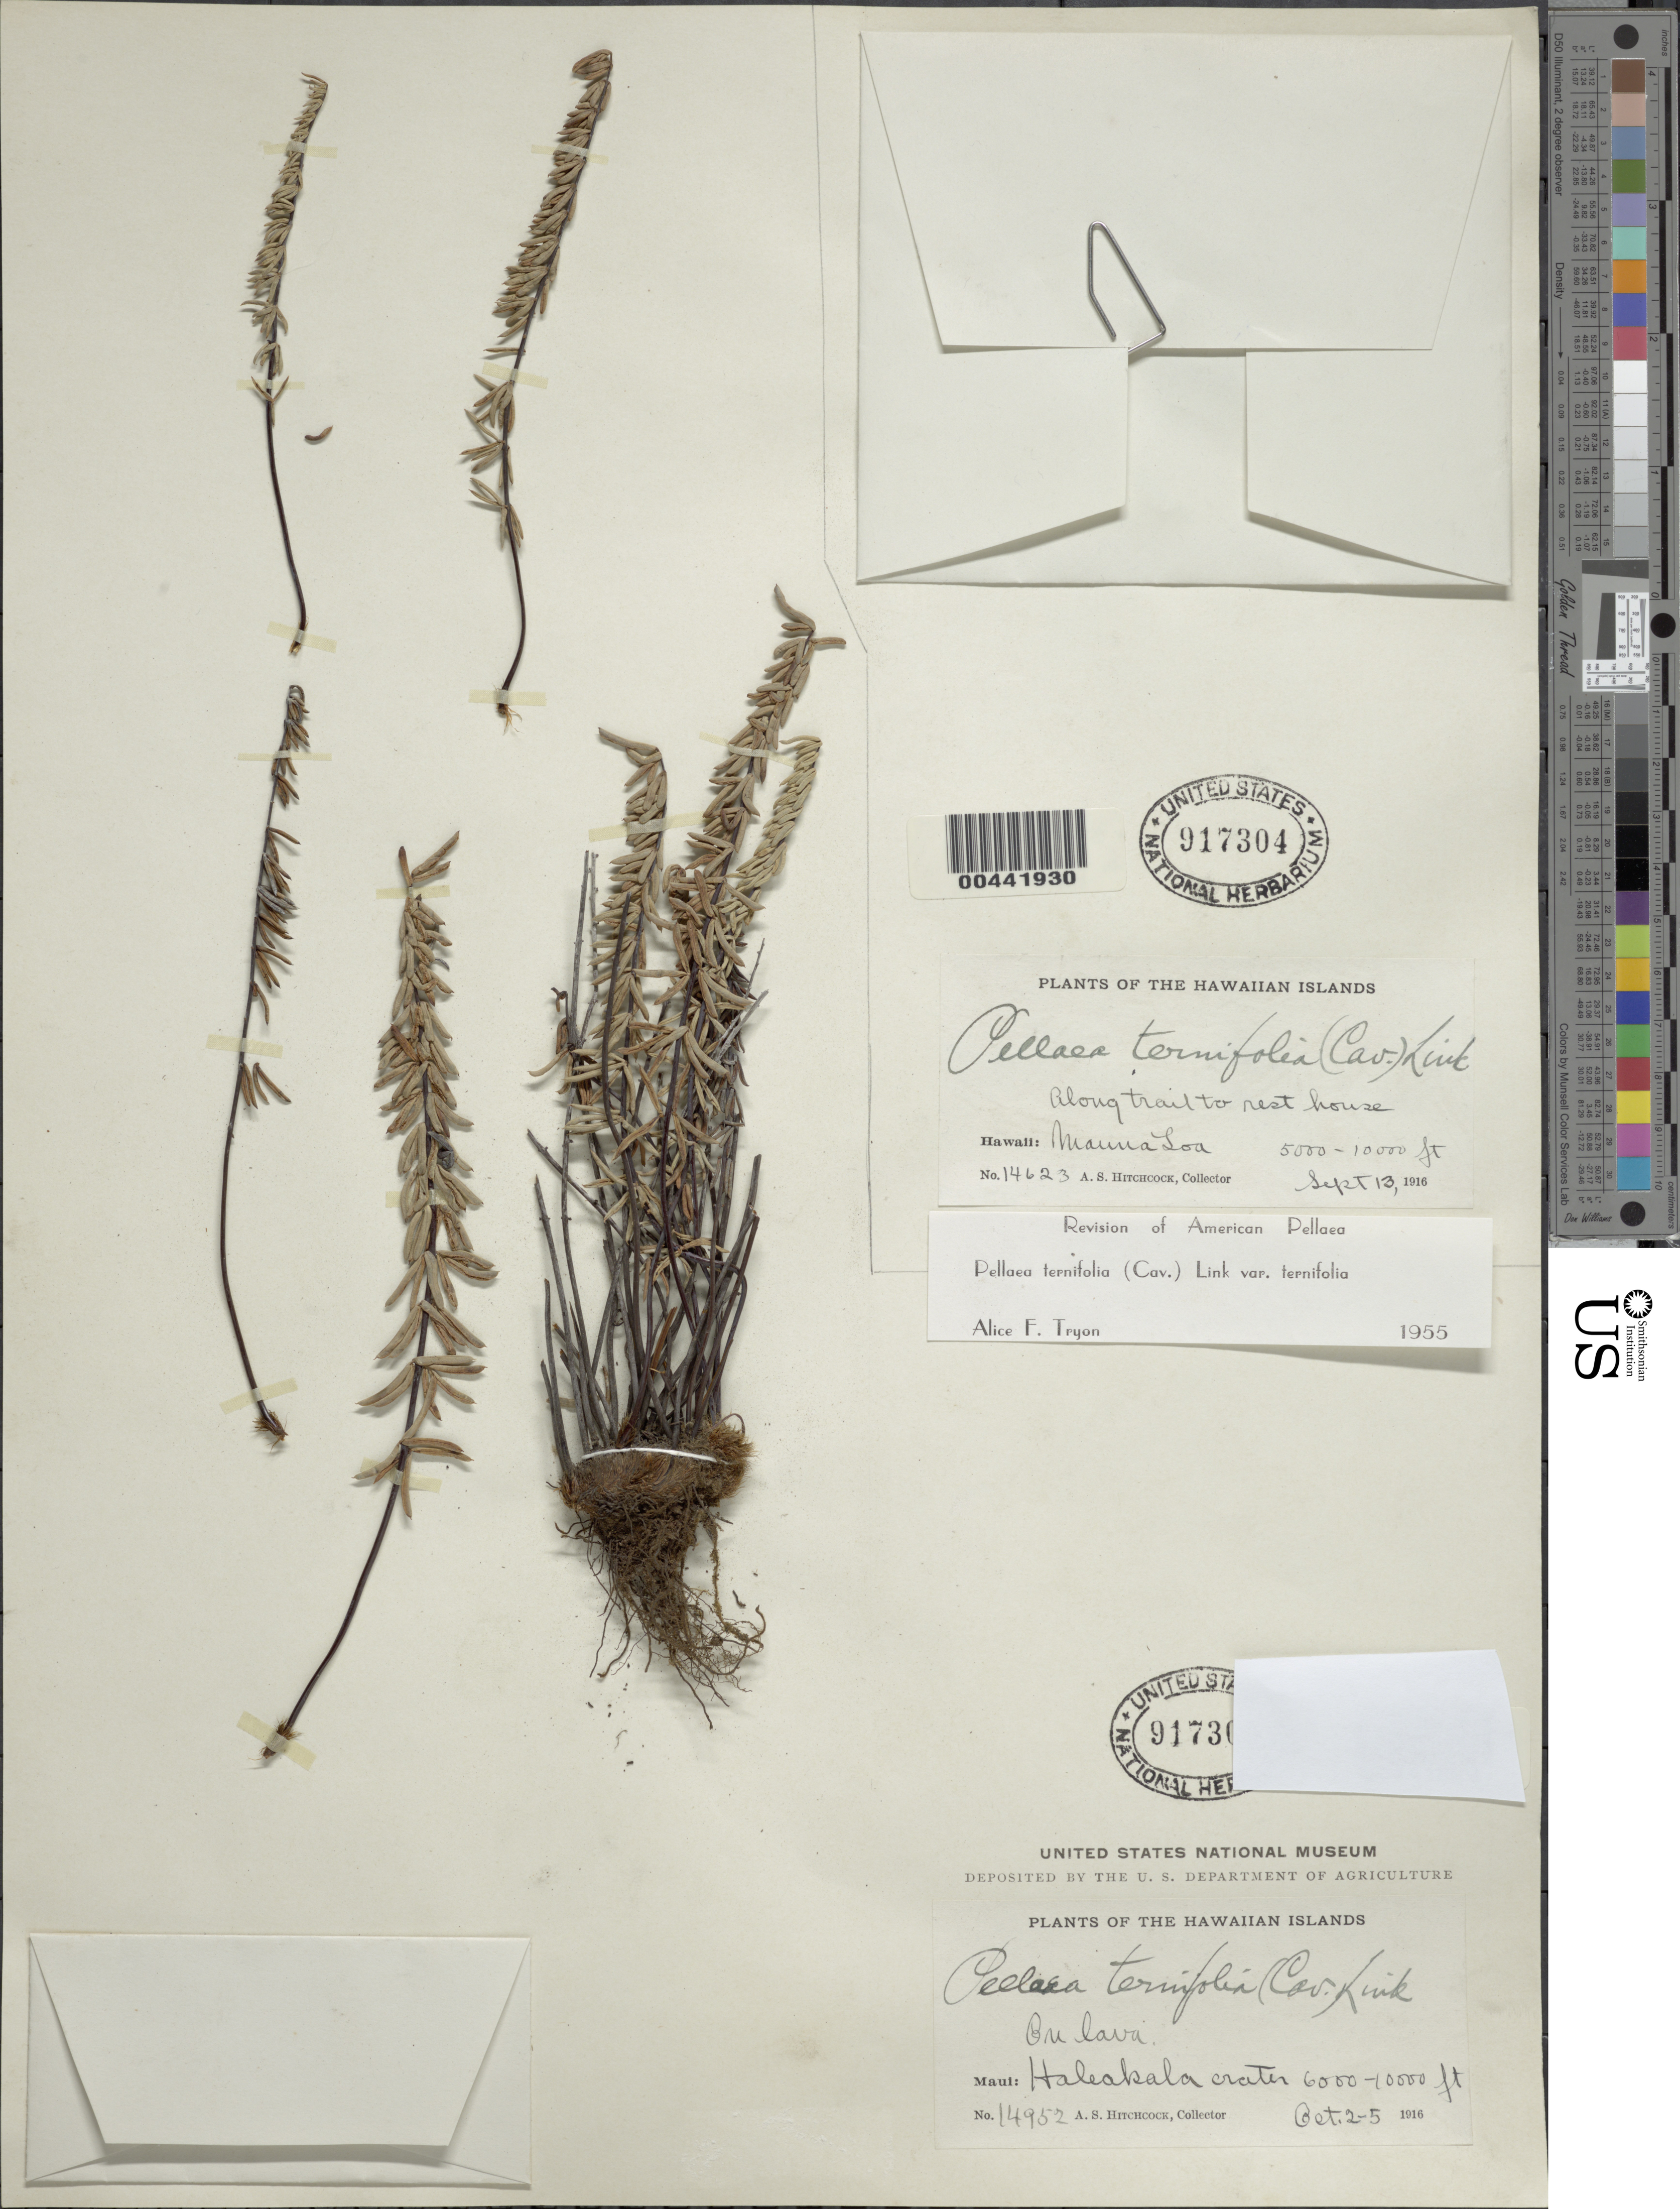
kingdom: Plantae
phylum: Tracheophyta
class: Polypodiopsida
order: Polypodiales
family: Pteridaceae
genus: Pellaea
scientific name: Pellaea ternifolia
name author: (Cav.) Link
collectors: A. S. Hitchcock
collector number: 14623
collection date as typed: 13 Sep 1916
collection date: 1916-09-13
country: United States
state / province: Hawaii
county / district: Hawaii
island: Hawaii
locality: Mauna Loa, along trail to rest house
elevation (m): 1524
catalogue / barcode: US 917304